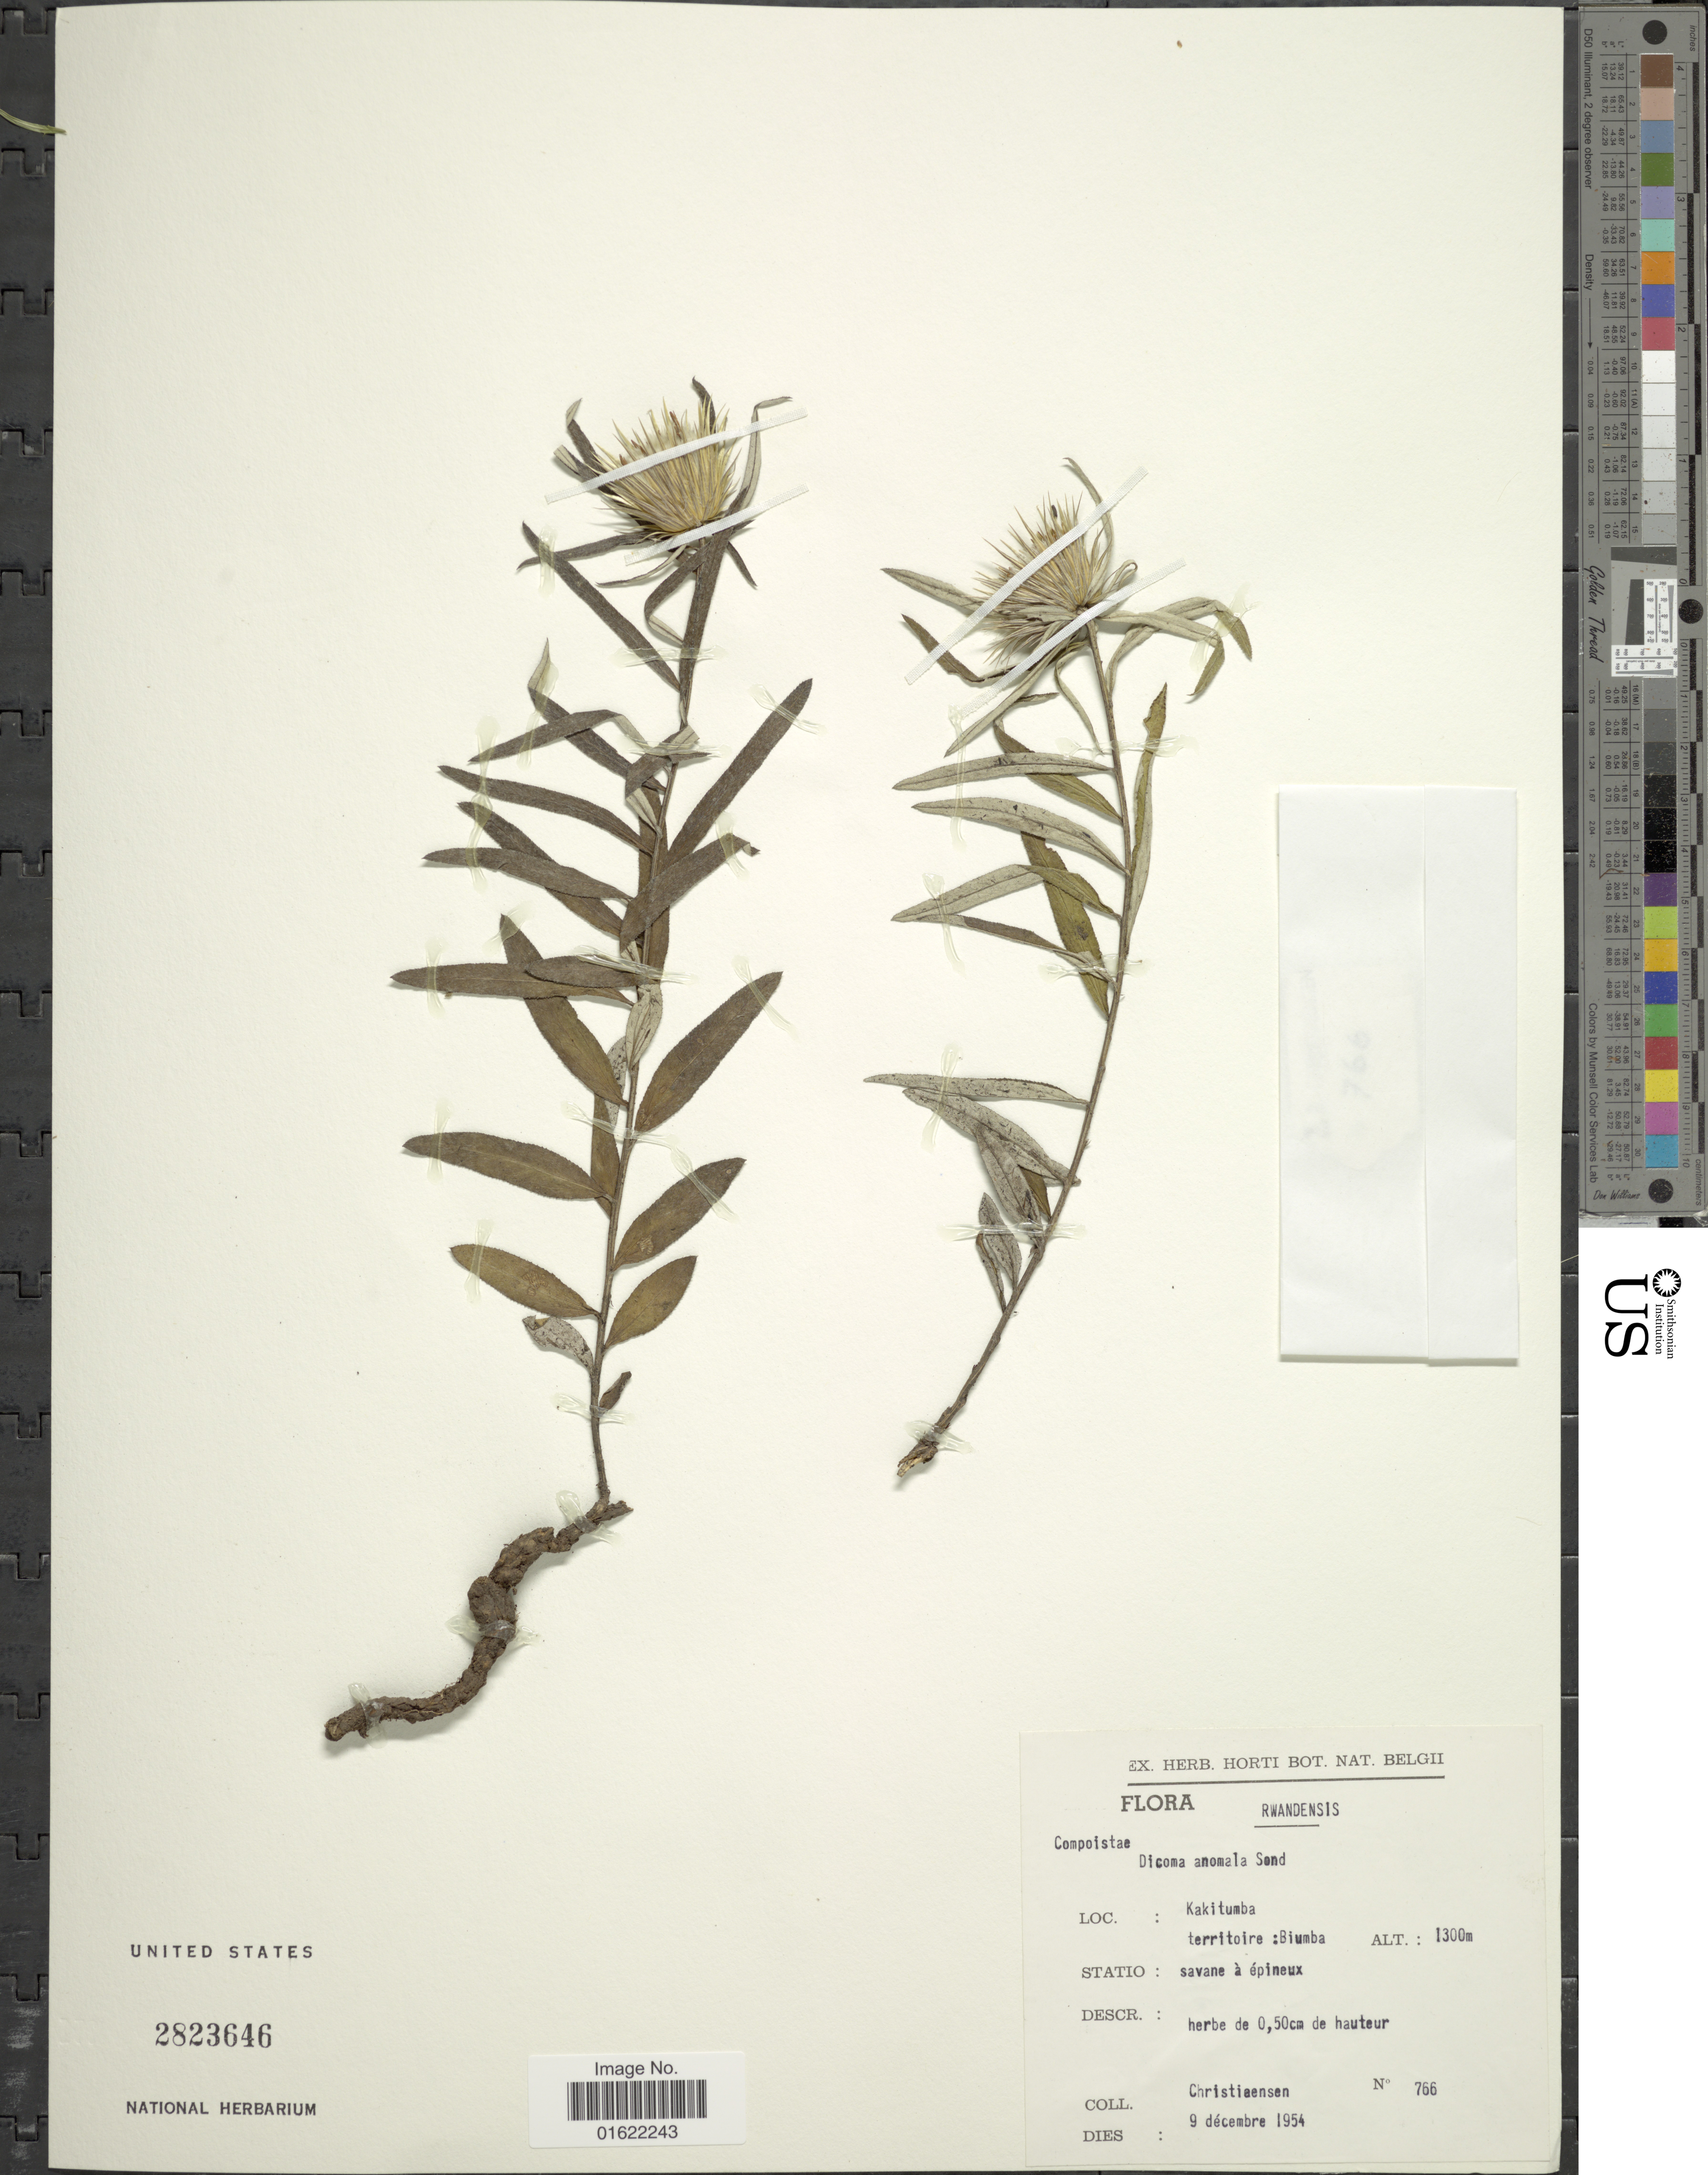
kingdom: Plantae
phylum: Tracheophyta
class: Magnoliopsida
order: Asterales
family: Asteraceae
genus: Dicoma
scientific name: Dicoma anomala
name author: Sond.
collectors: R. Christiaensen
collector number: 766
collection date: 1954-12-09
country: Rwanda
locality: Rwandensis. Kakitumba. territoire: Biumba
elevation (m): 1300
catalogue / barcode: US 2823646